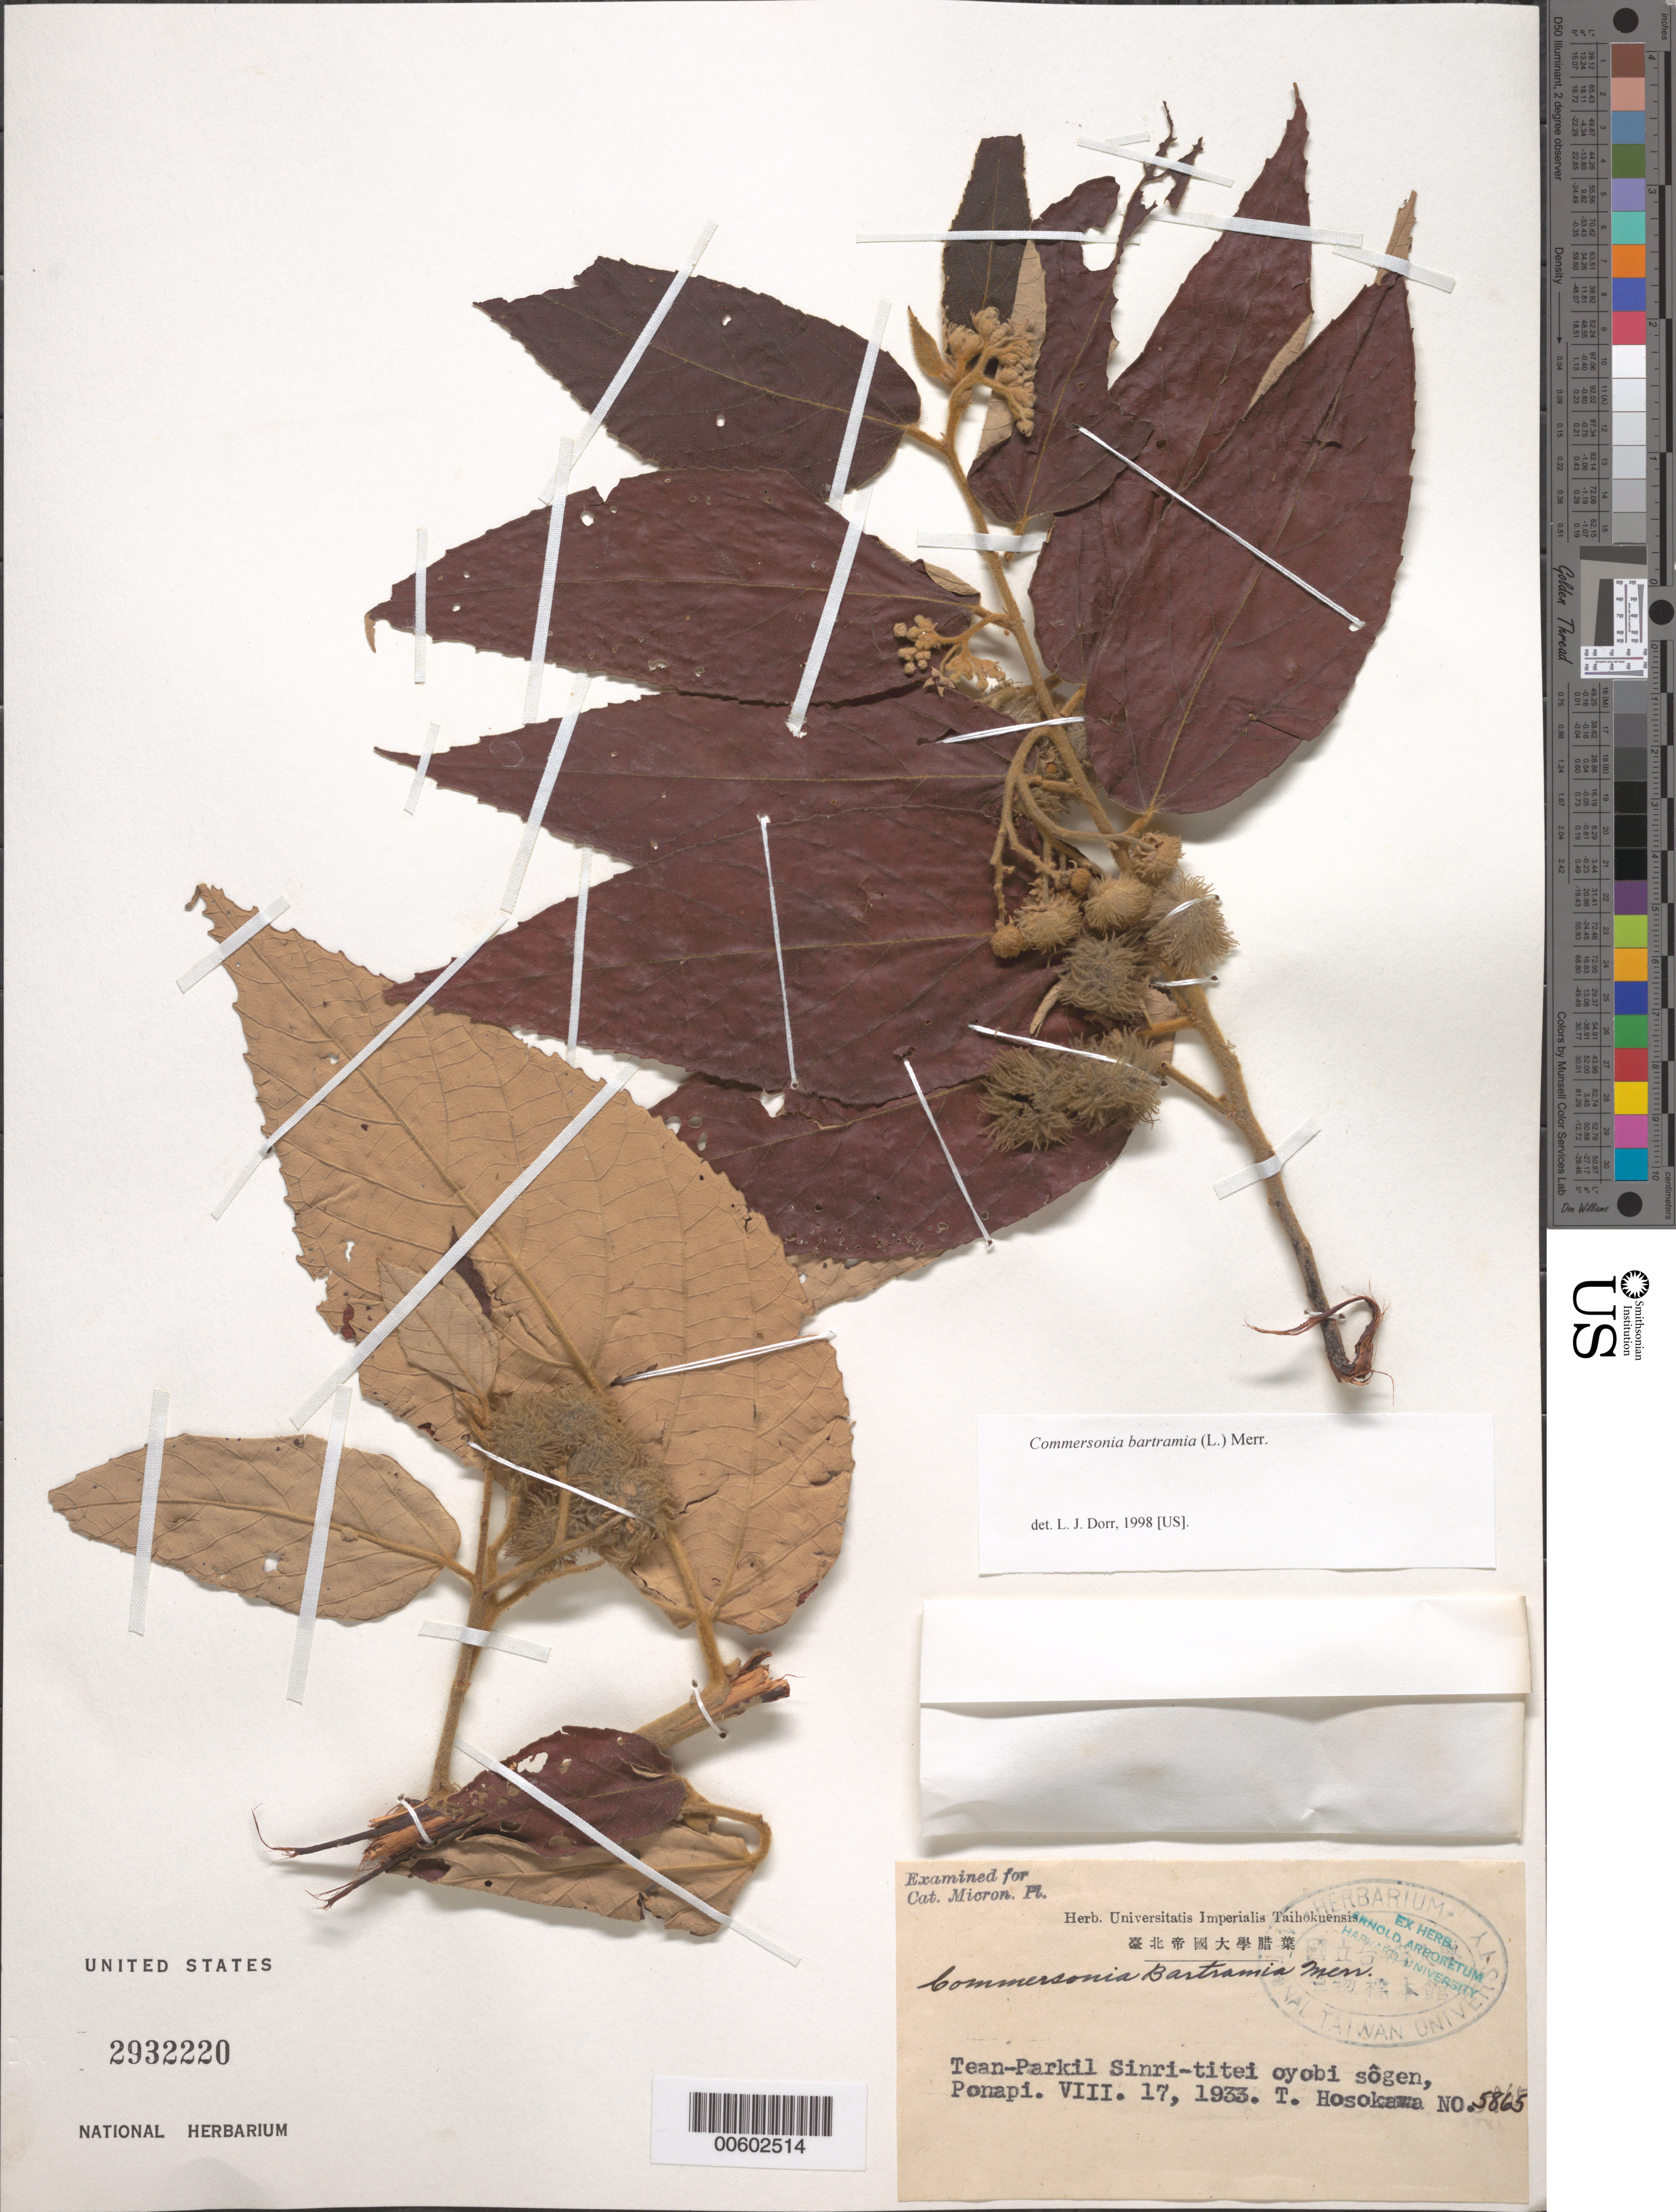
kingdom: Plantae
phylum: Tracheophyta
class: Magnoliopsida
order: Malvales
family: Malvaceae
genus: Commersonia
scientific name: Commersonia bartramia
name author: (L.) Merr.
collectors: T. Hosakawa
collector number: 5865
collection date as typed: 17 Aug 1933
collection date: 1933-08-17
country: Micronesia, Federated States of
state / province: Pohnpei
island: Pohnpei [Ponape]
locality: Ponape. Tean-Parkil Sinri-titei oyobi sôgen. [Pohnpei = Ponape]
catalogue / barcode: US 2932220